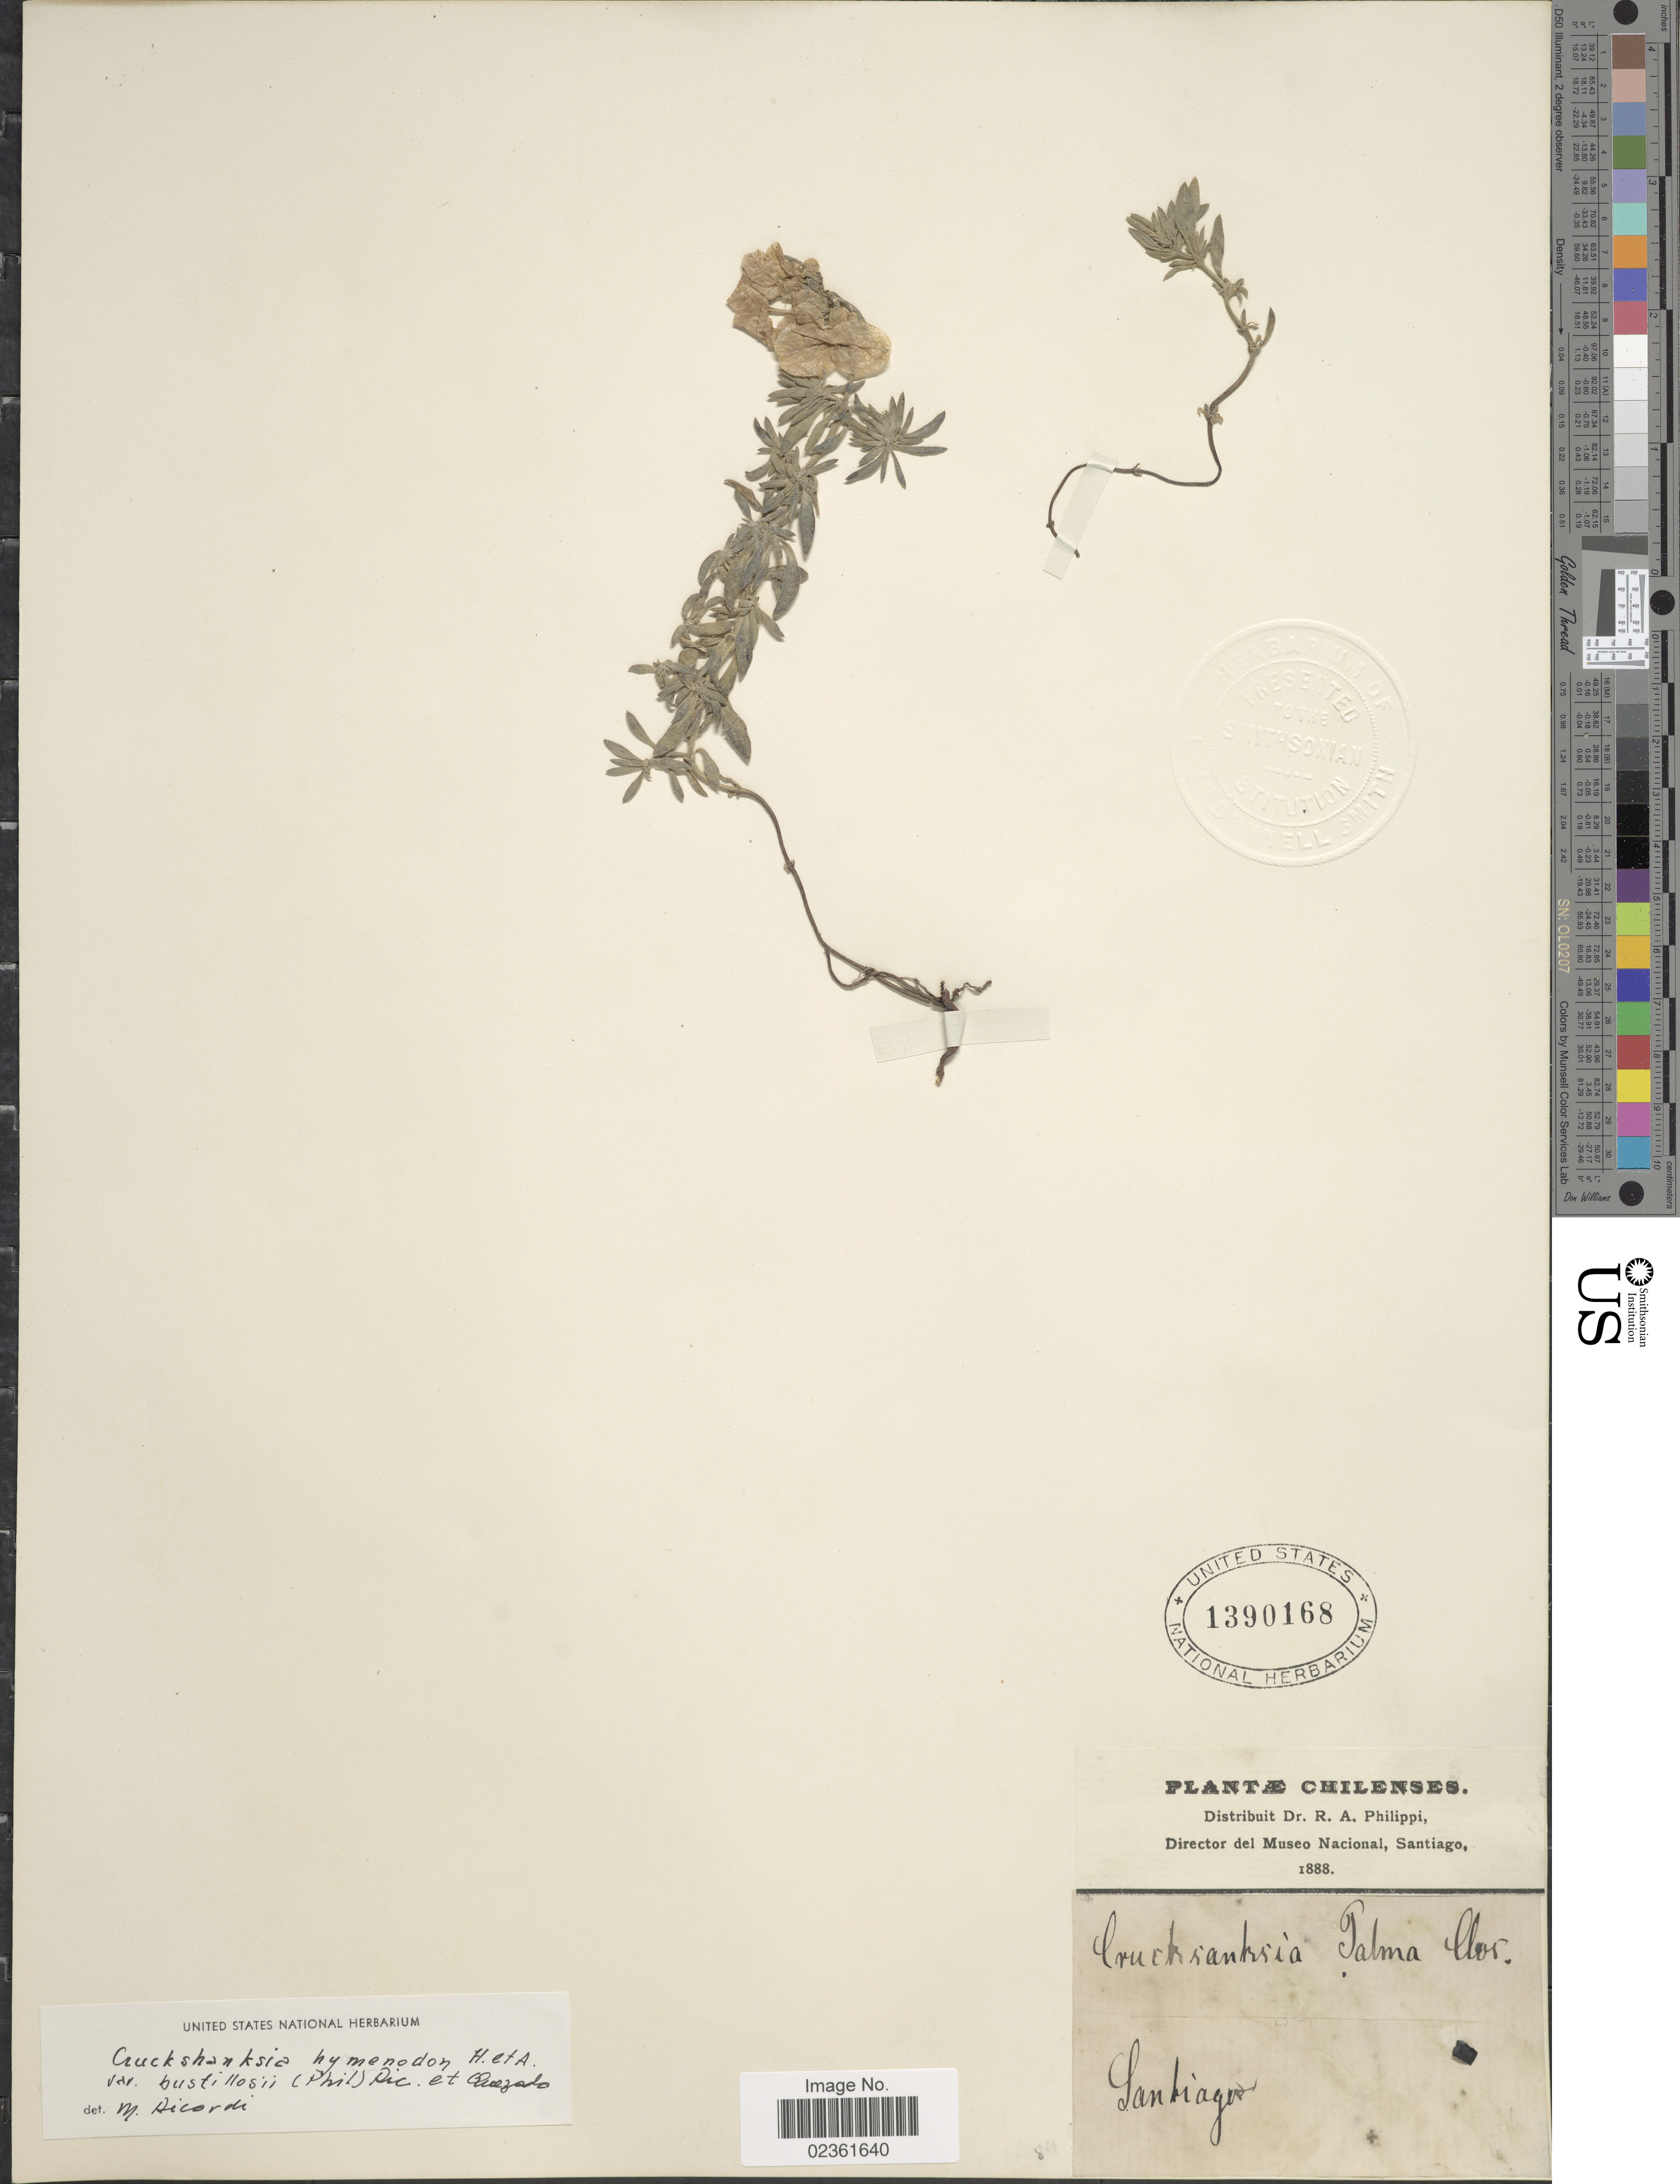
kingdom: Plantae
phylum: Tracheophyta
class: Magnoliopsida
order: Gentianales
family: Rubiaceae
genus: Cruckshanksia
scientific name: Cruckshanksia hymenodon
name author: Hook. & Arn.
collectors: R. A. Philippi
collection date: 1888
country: Chile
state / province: Región Metropolitana (RM)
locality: Santiago, Chilenses.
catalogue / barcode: US 1390168